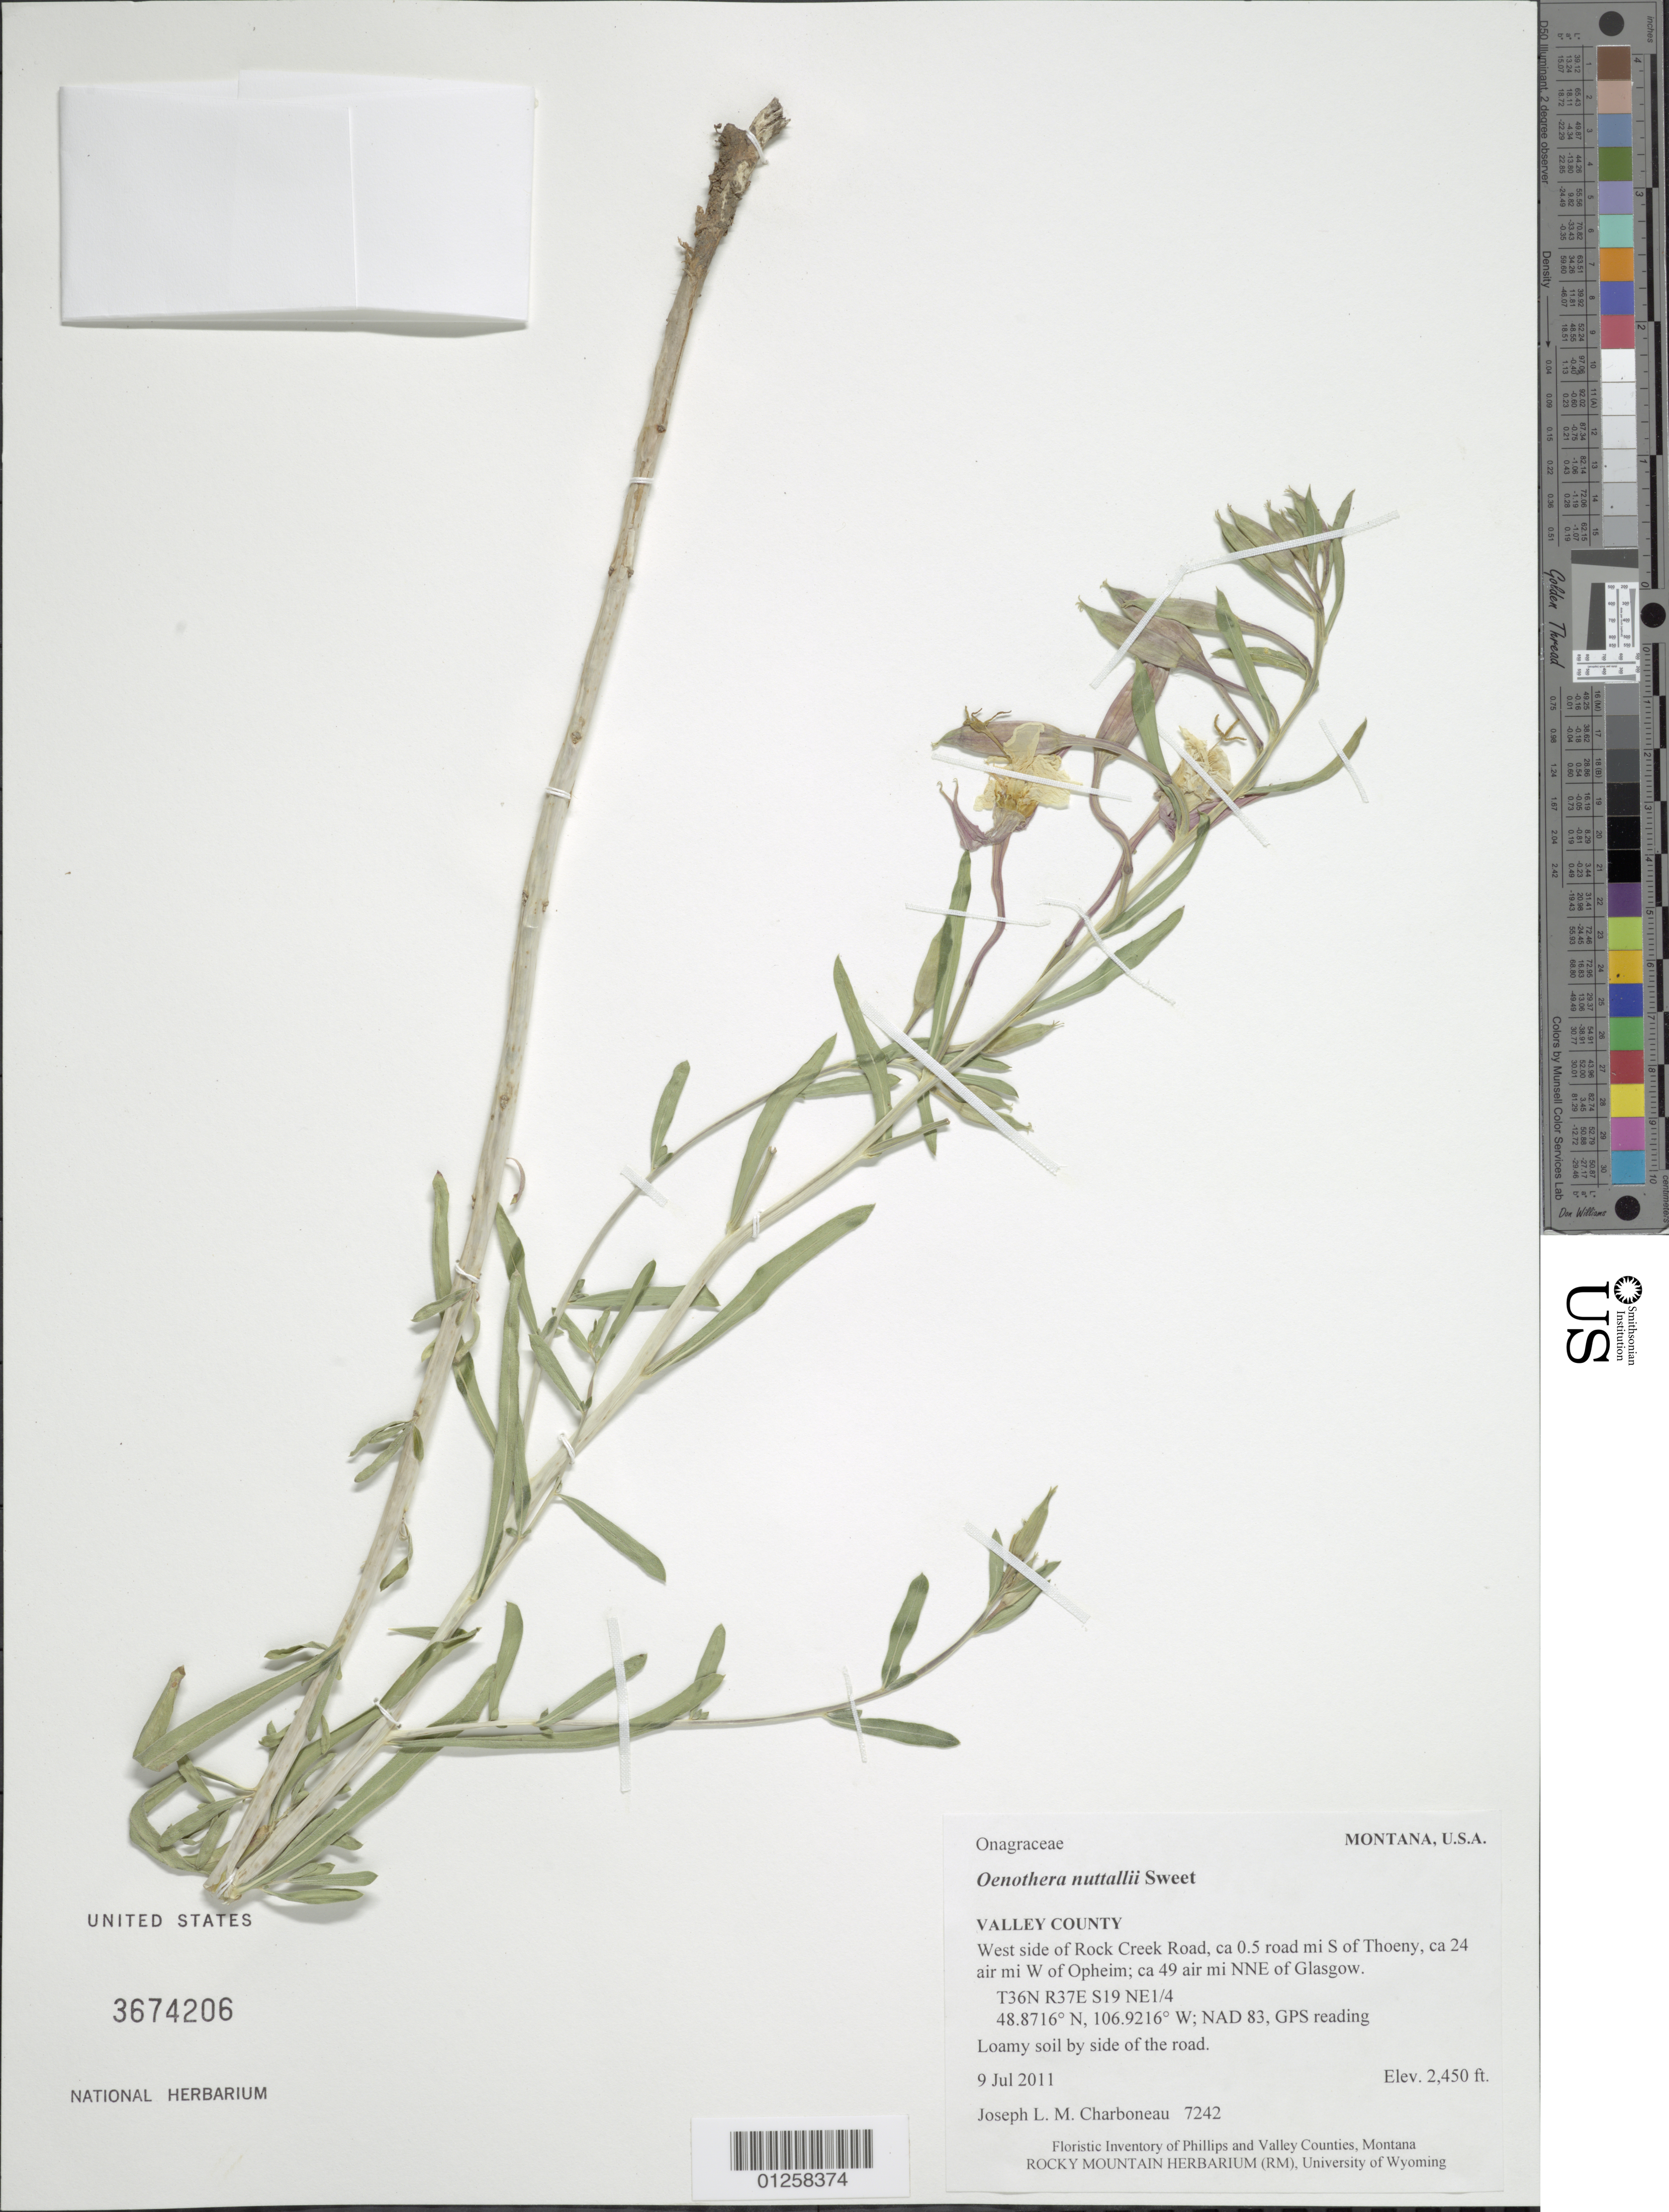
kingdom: Plantae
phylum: Tracheophyta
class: Magnoliopsida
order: Myrtales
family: Onagraceae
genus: Oenothera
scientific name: Oenothera nuttallii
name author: Sweet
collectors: J. L. M. Charboneau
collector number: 7242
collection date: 2007-07-08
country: United States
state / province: Montana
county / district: Valley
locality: West side of Rock Creek Road, ca 0.5 road mi S of Thoeny, ca 24 air mi W of Opheim; ca 49 air mi NNE of Glasgow. T36N R37E S19 NE1/4 Landowner: R-O-W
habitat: Loamy soil by side of the road.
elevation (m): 747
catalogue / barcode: US 3674206